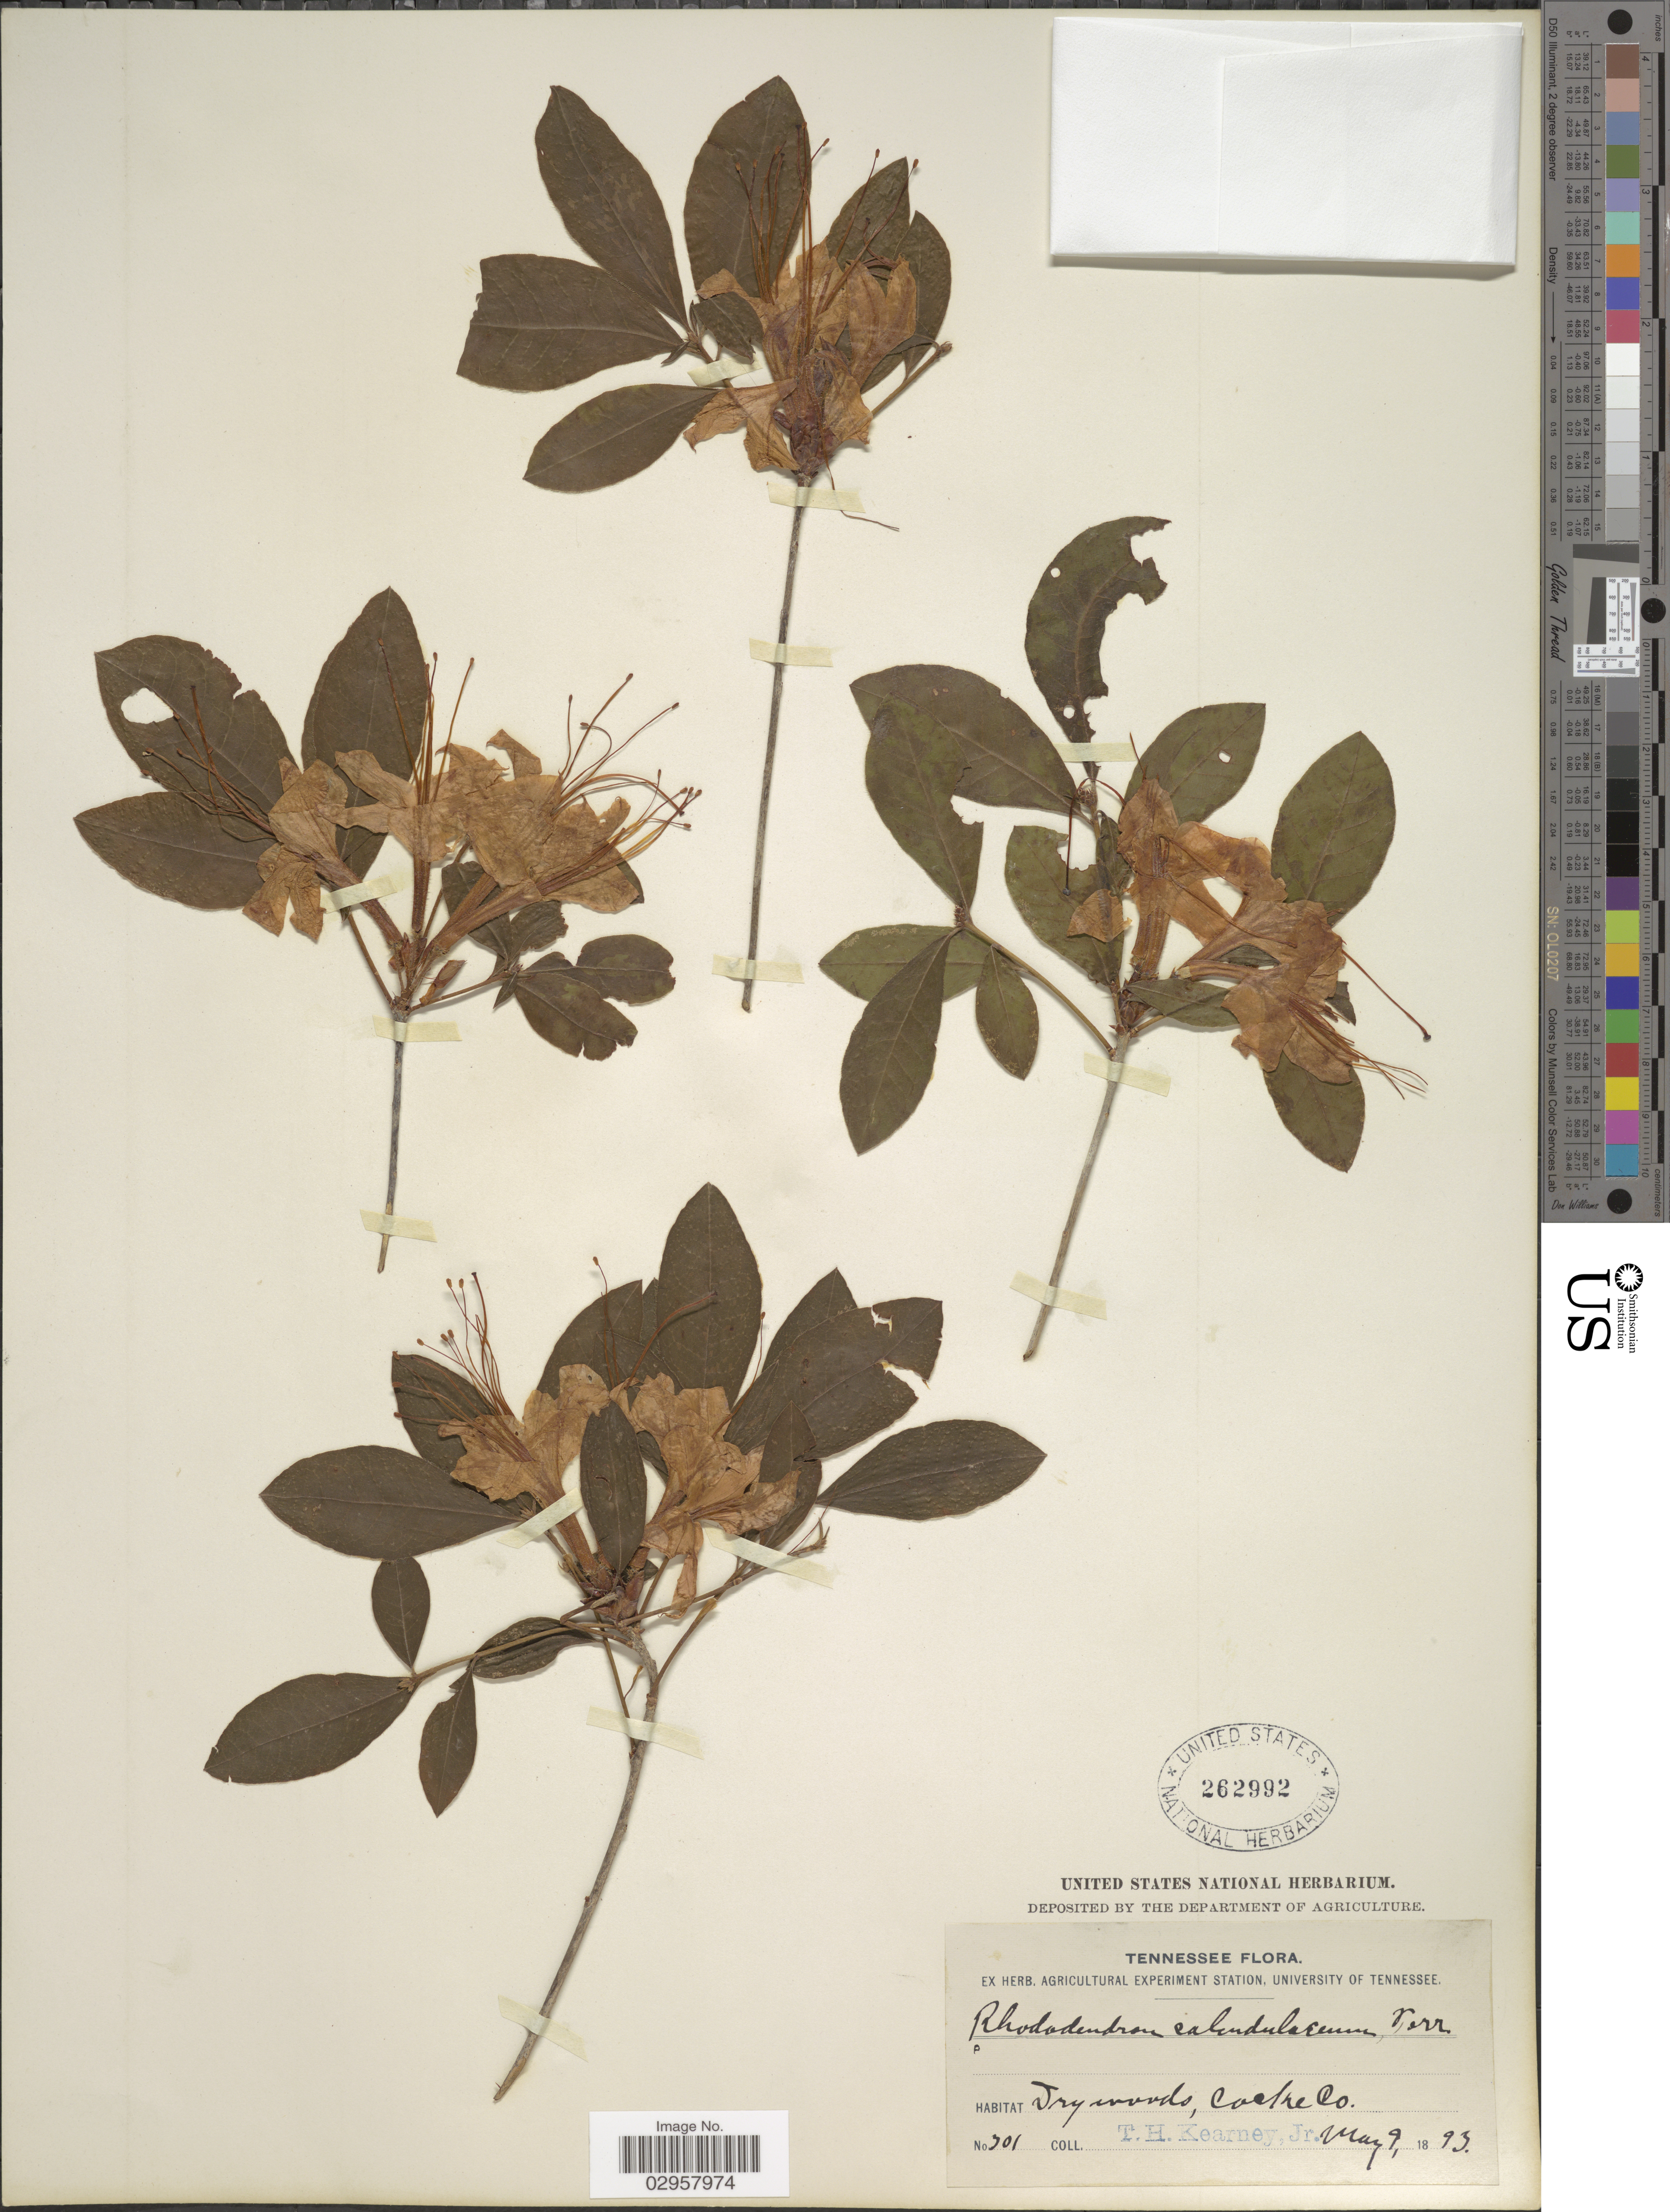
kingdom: Plantae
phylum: Tracheophyta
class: Magnoliopsida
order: Ericales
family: Ericaceae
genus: Rhododendron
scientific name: Rhododendron calendulaceum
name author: (Michx.) Torr.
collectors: T. H. Kearney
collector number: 301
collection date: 1893-05-09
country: United States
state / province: Tennessee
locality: Dry woods, Cocke Co.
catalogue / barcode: US 262992